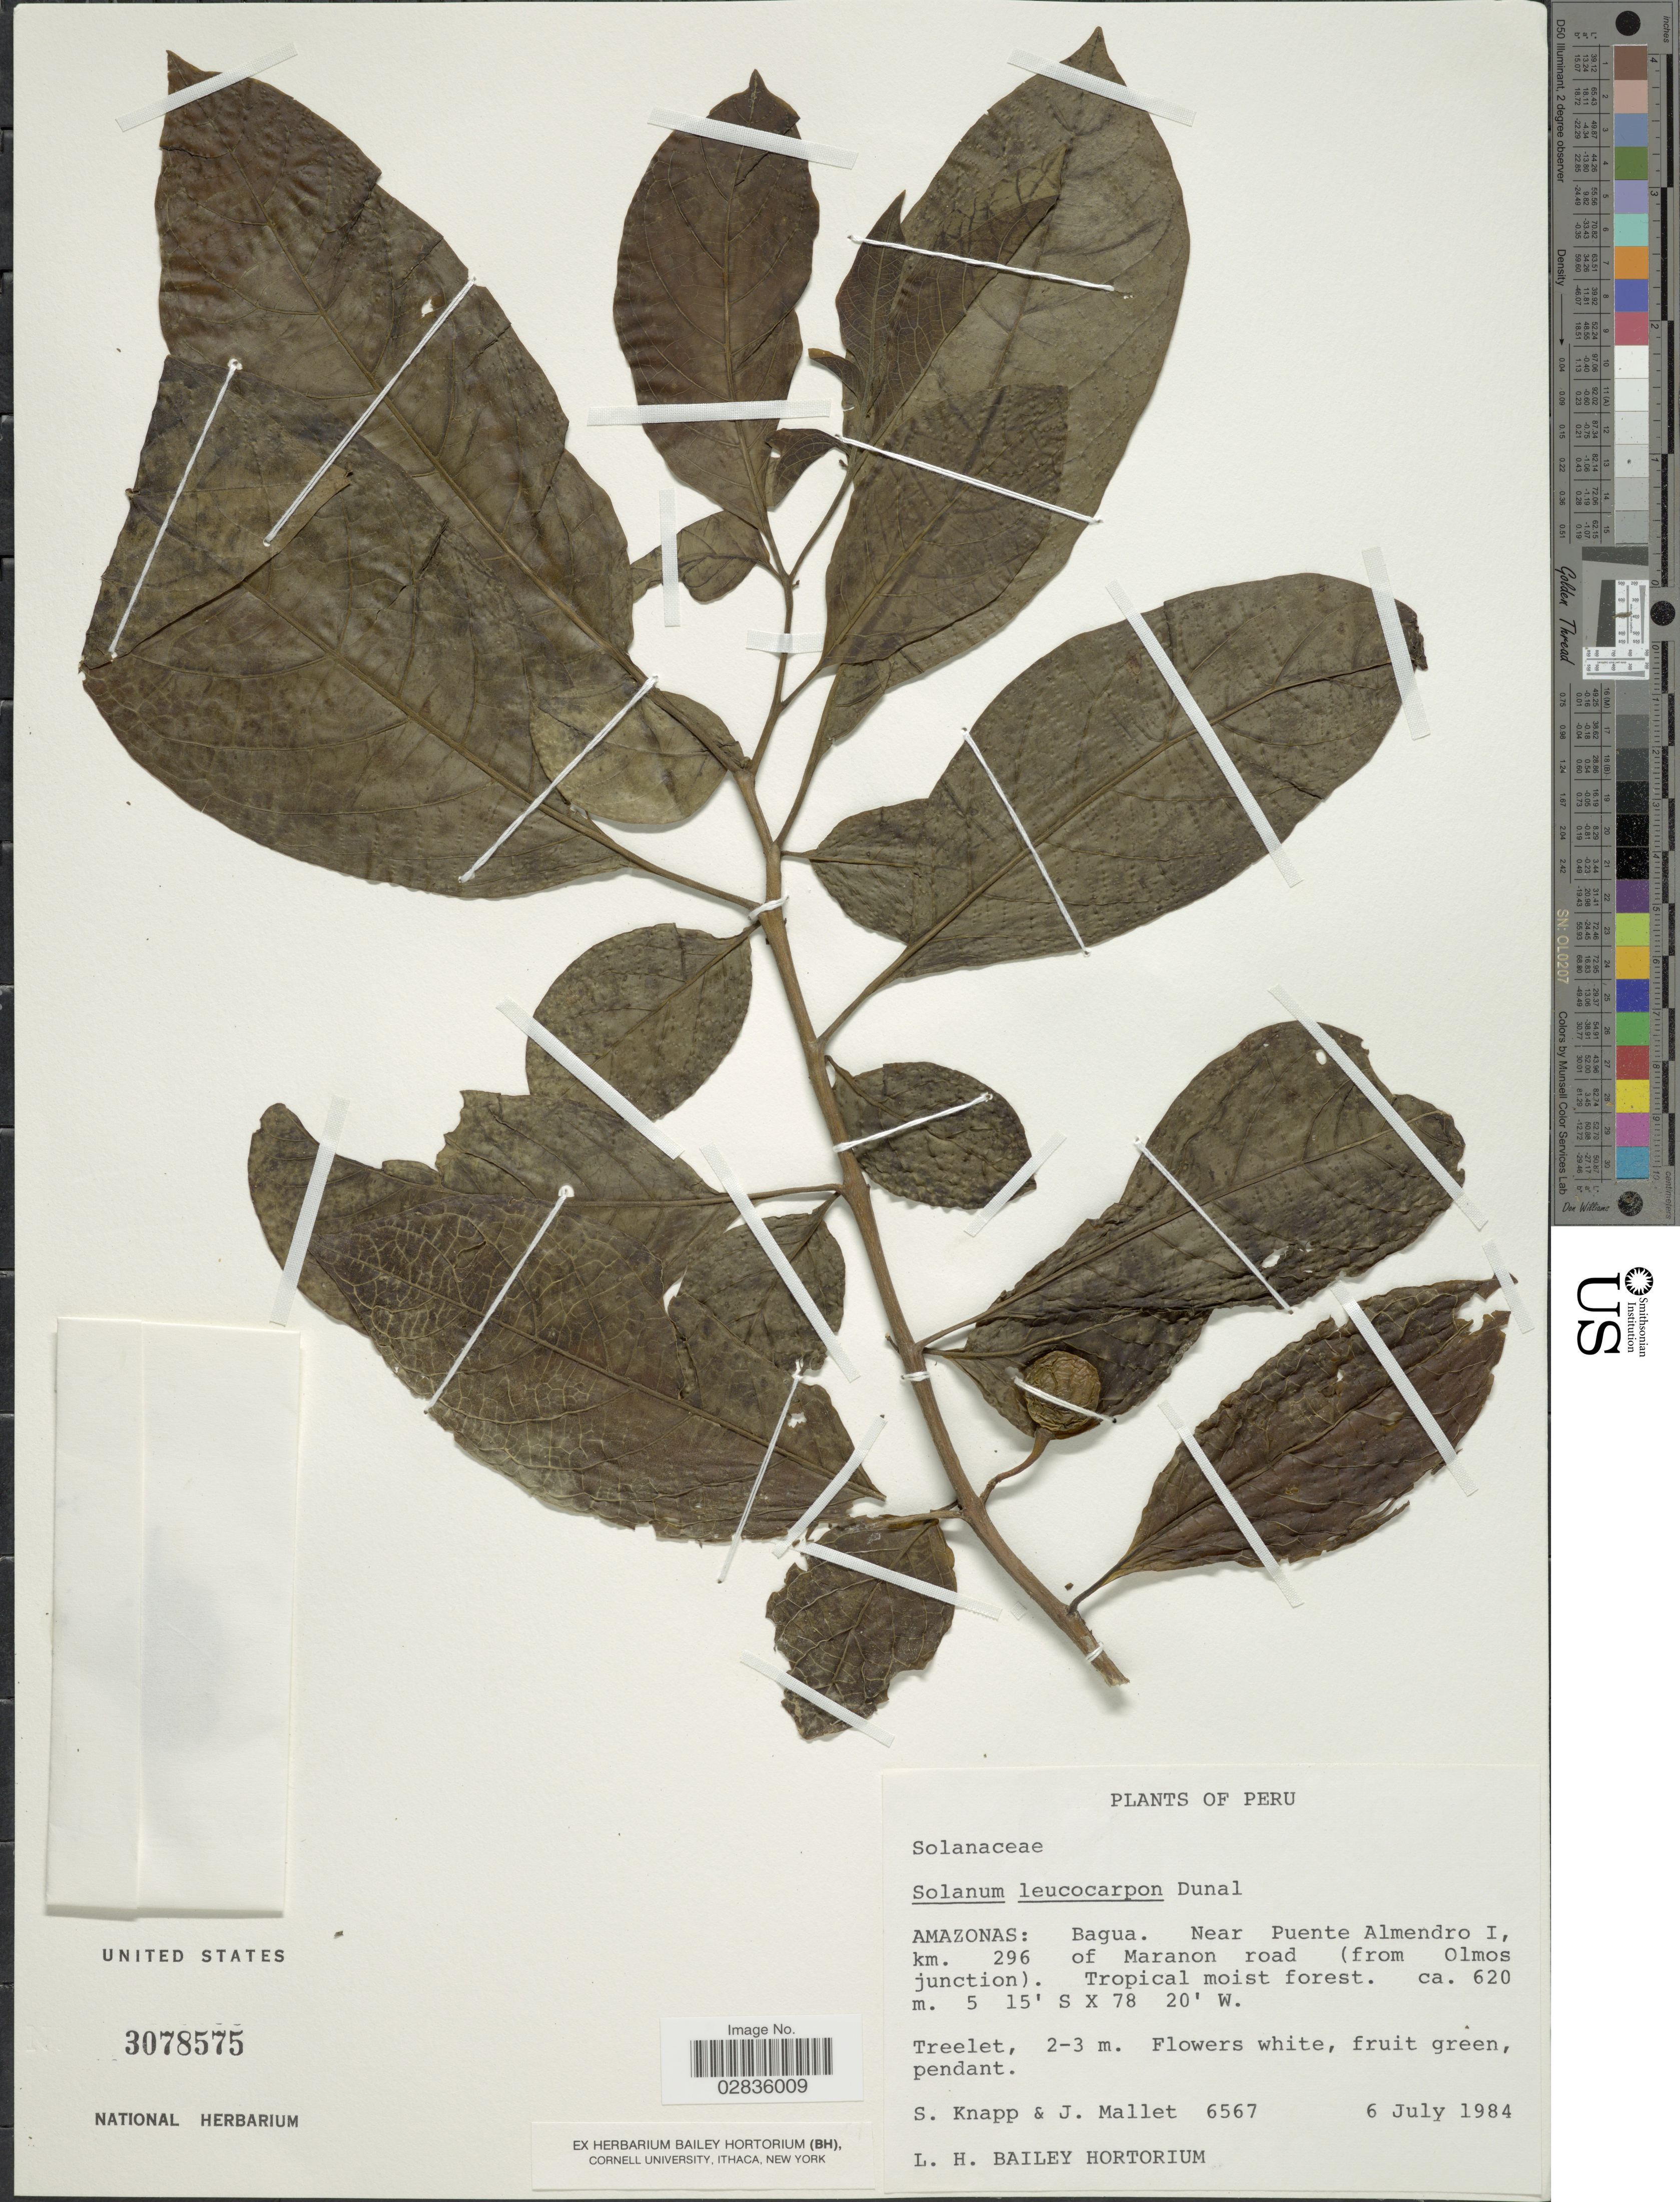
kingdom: Plantae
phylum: Tracheophyta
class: Magnoliopsida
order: Solanales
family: Solanaceae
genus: Solanum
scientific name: Solanum leucocarpon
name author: Dunal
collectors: S. Knapp & J. Mallet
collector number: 6567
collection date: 1984-07-06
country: Peru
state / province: Amazonas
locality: Bagua. Near Puente Almendro I, km. 296 of Maranon road (from Olmos junction).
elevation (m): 620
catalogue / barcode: US 3078575